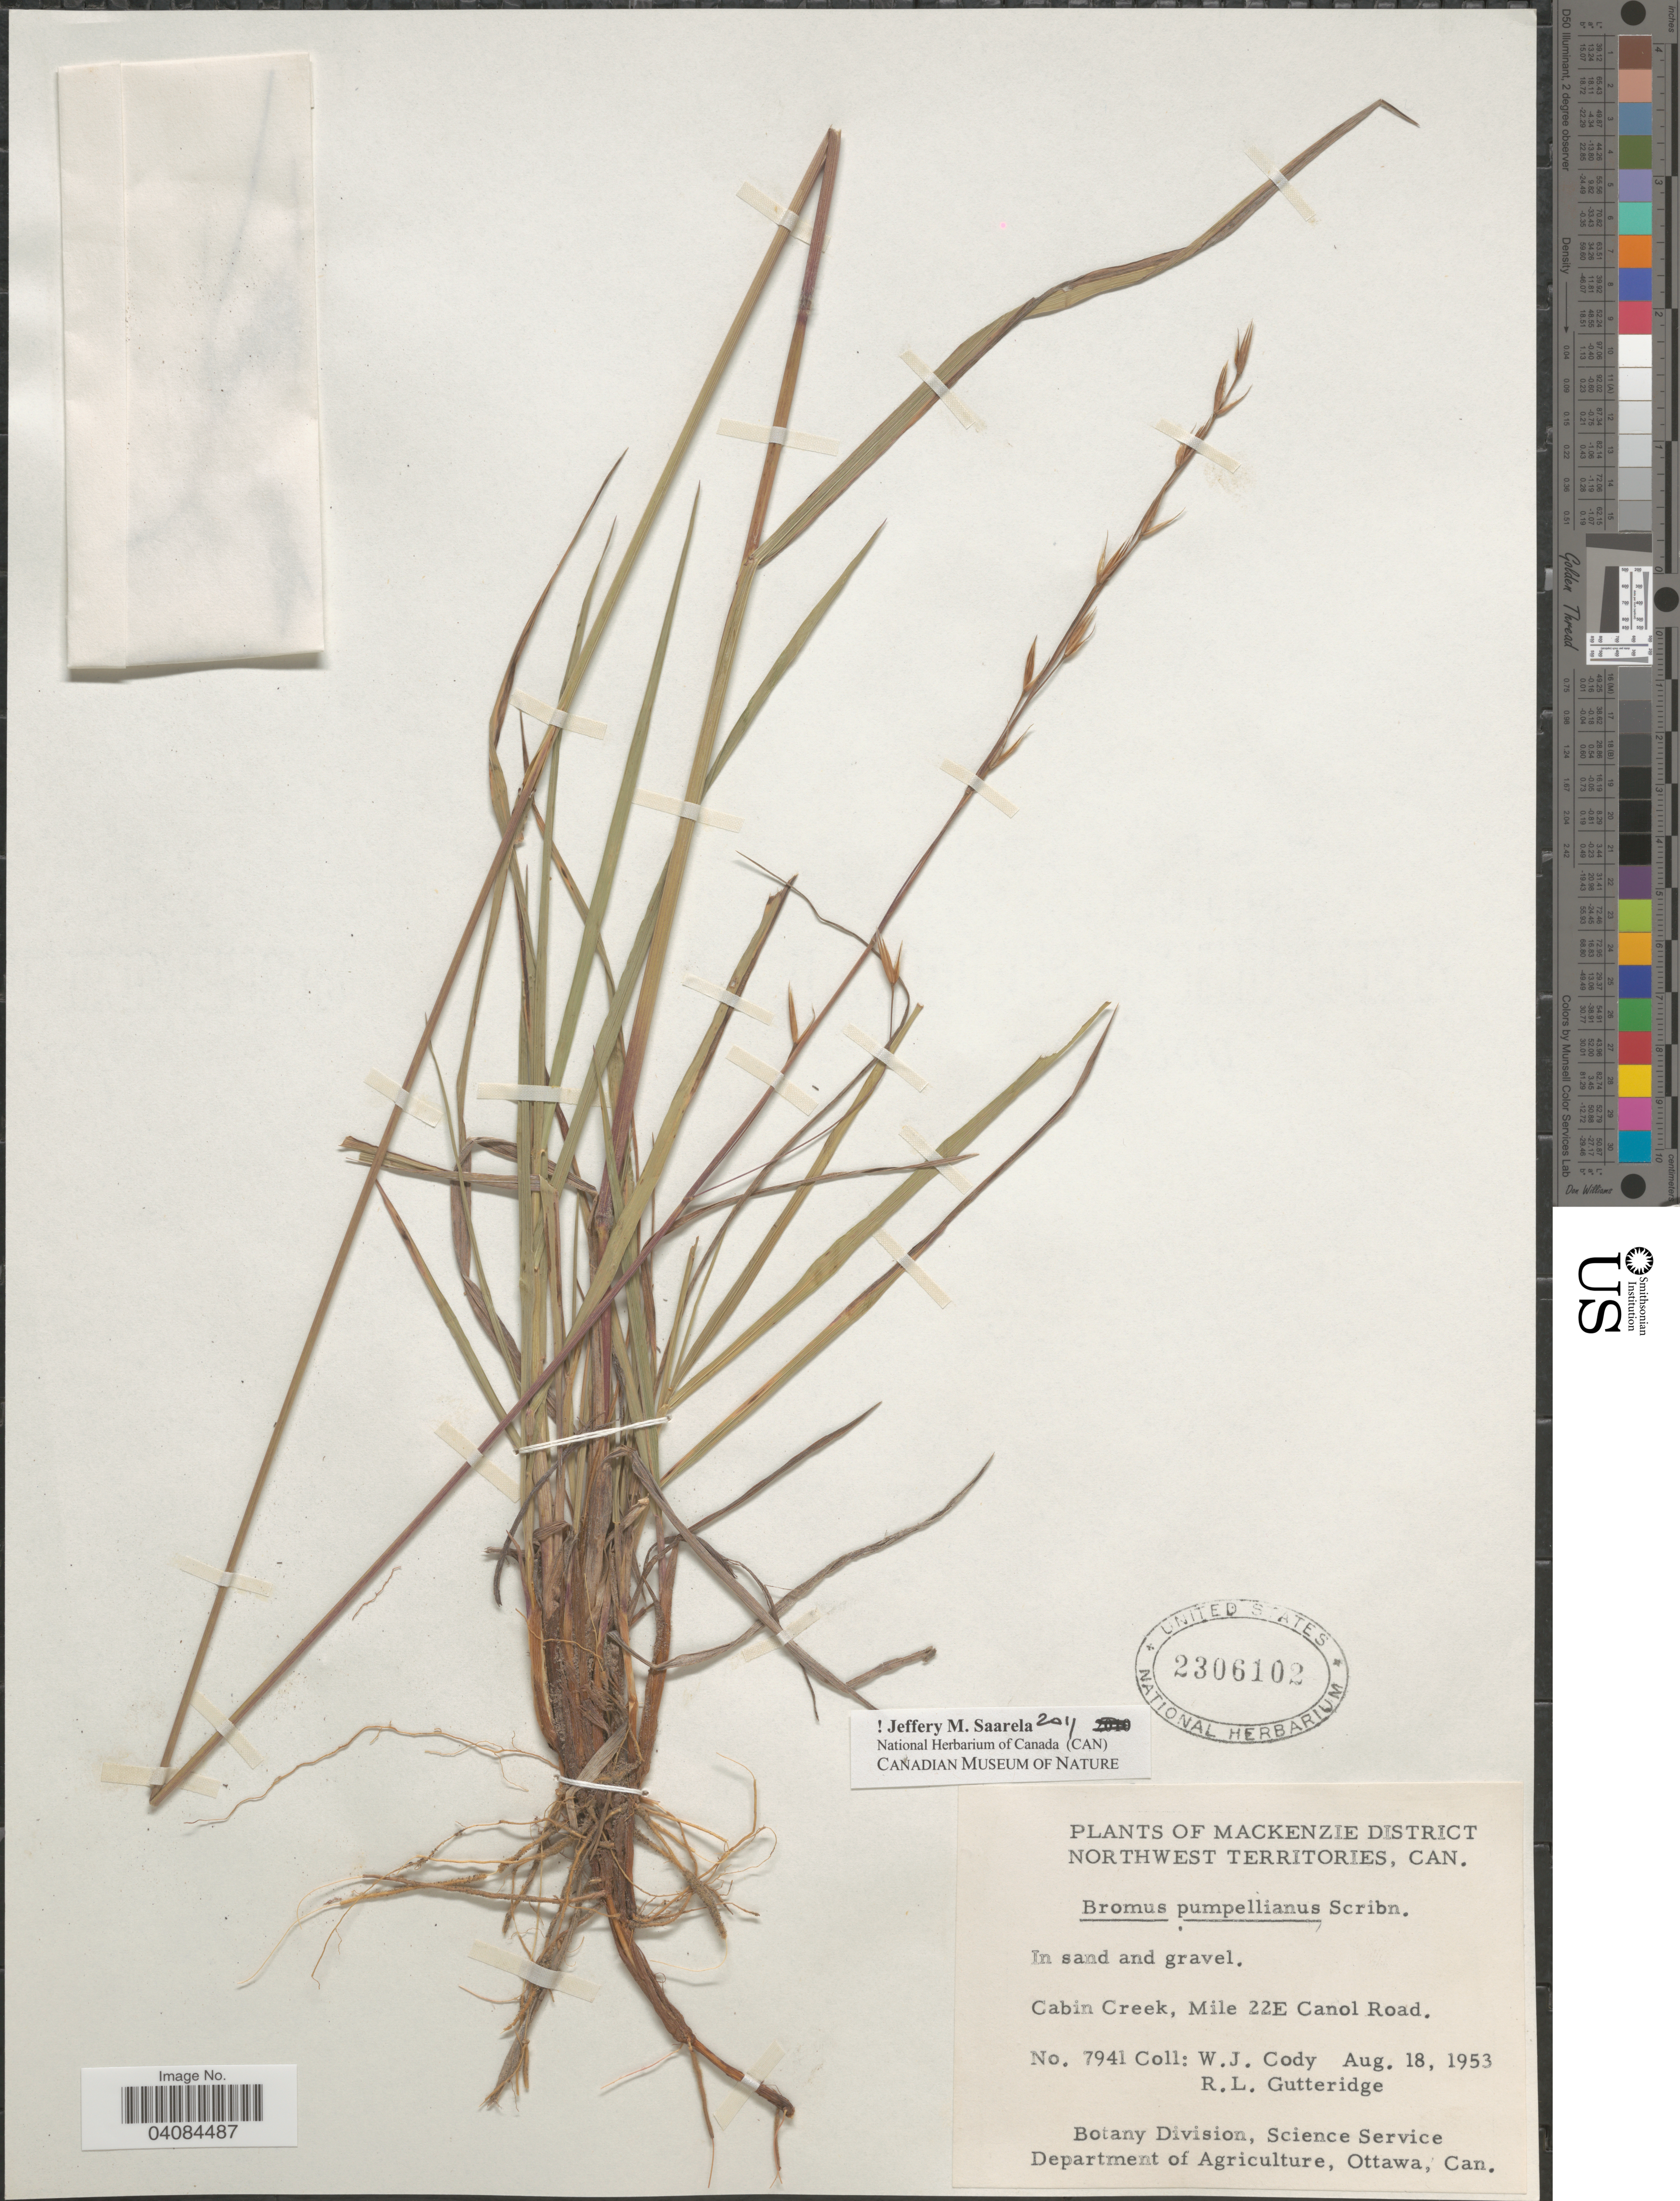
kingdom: Plantae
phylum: Tracheophyta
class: Liliopsida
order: Poales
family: Poaceae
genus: Bromus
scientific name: Bromus pumpellianus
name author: Scribn.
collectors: W. Cody & R. Gutteridge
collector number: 7941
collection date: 1953-08-18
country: Canada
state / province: Northwest Territories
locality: Mackenzie District. Cabin Creek, Mile 22E Canol Road.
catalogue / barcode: US 2306102